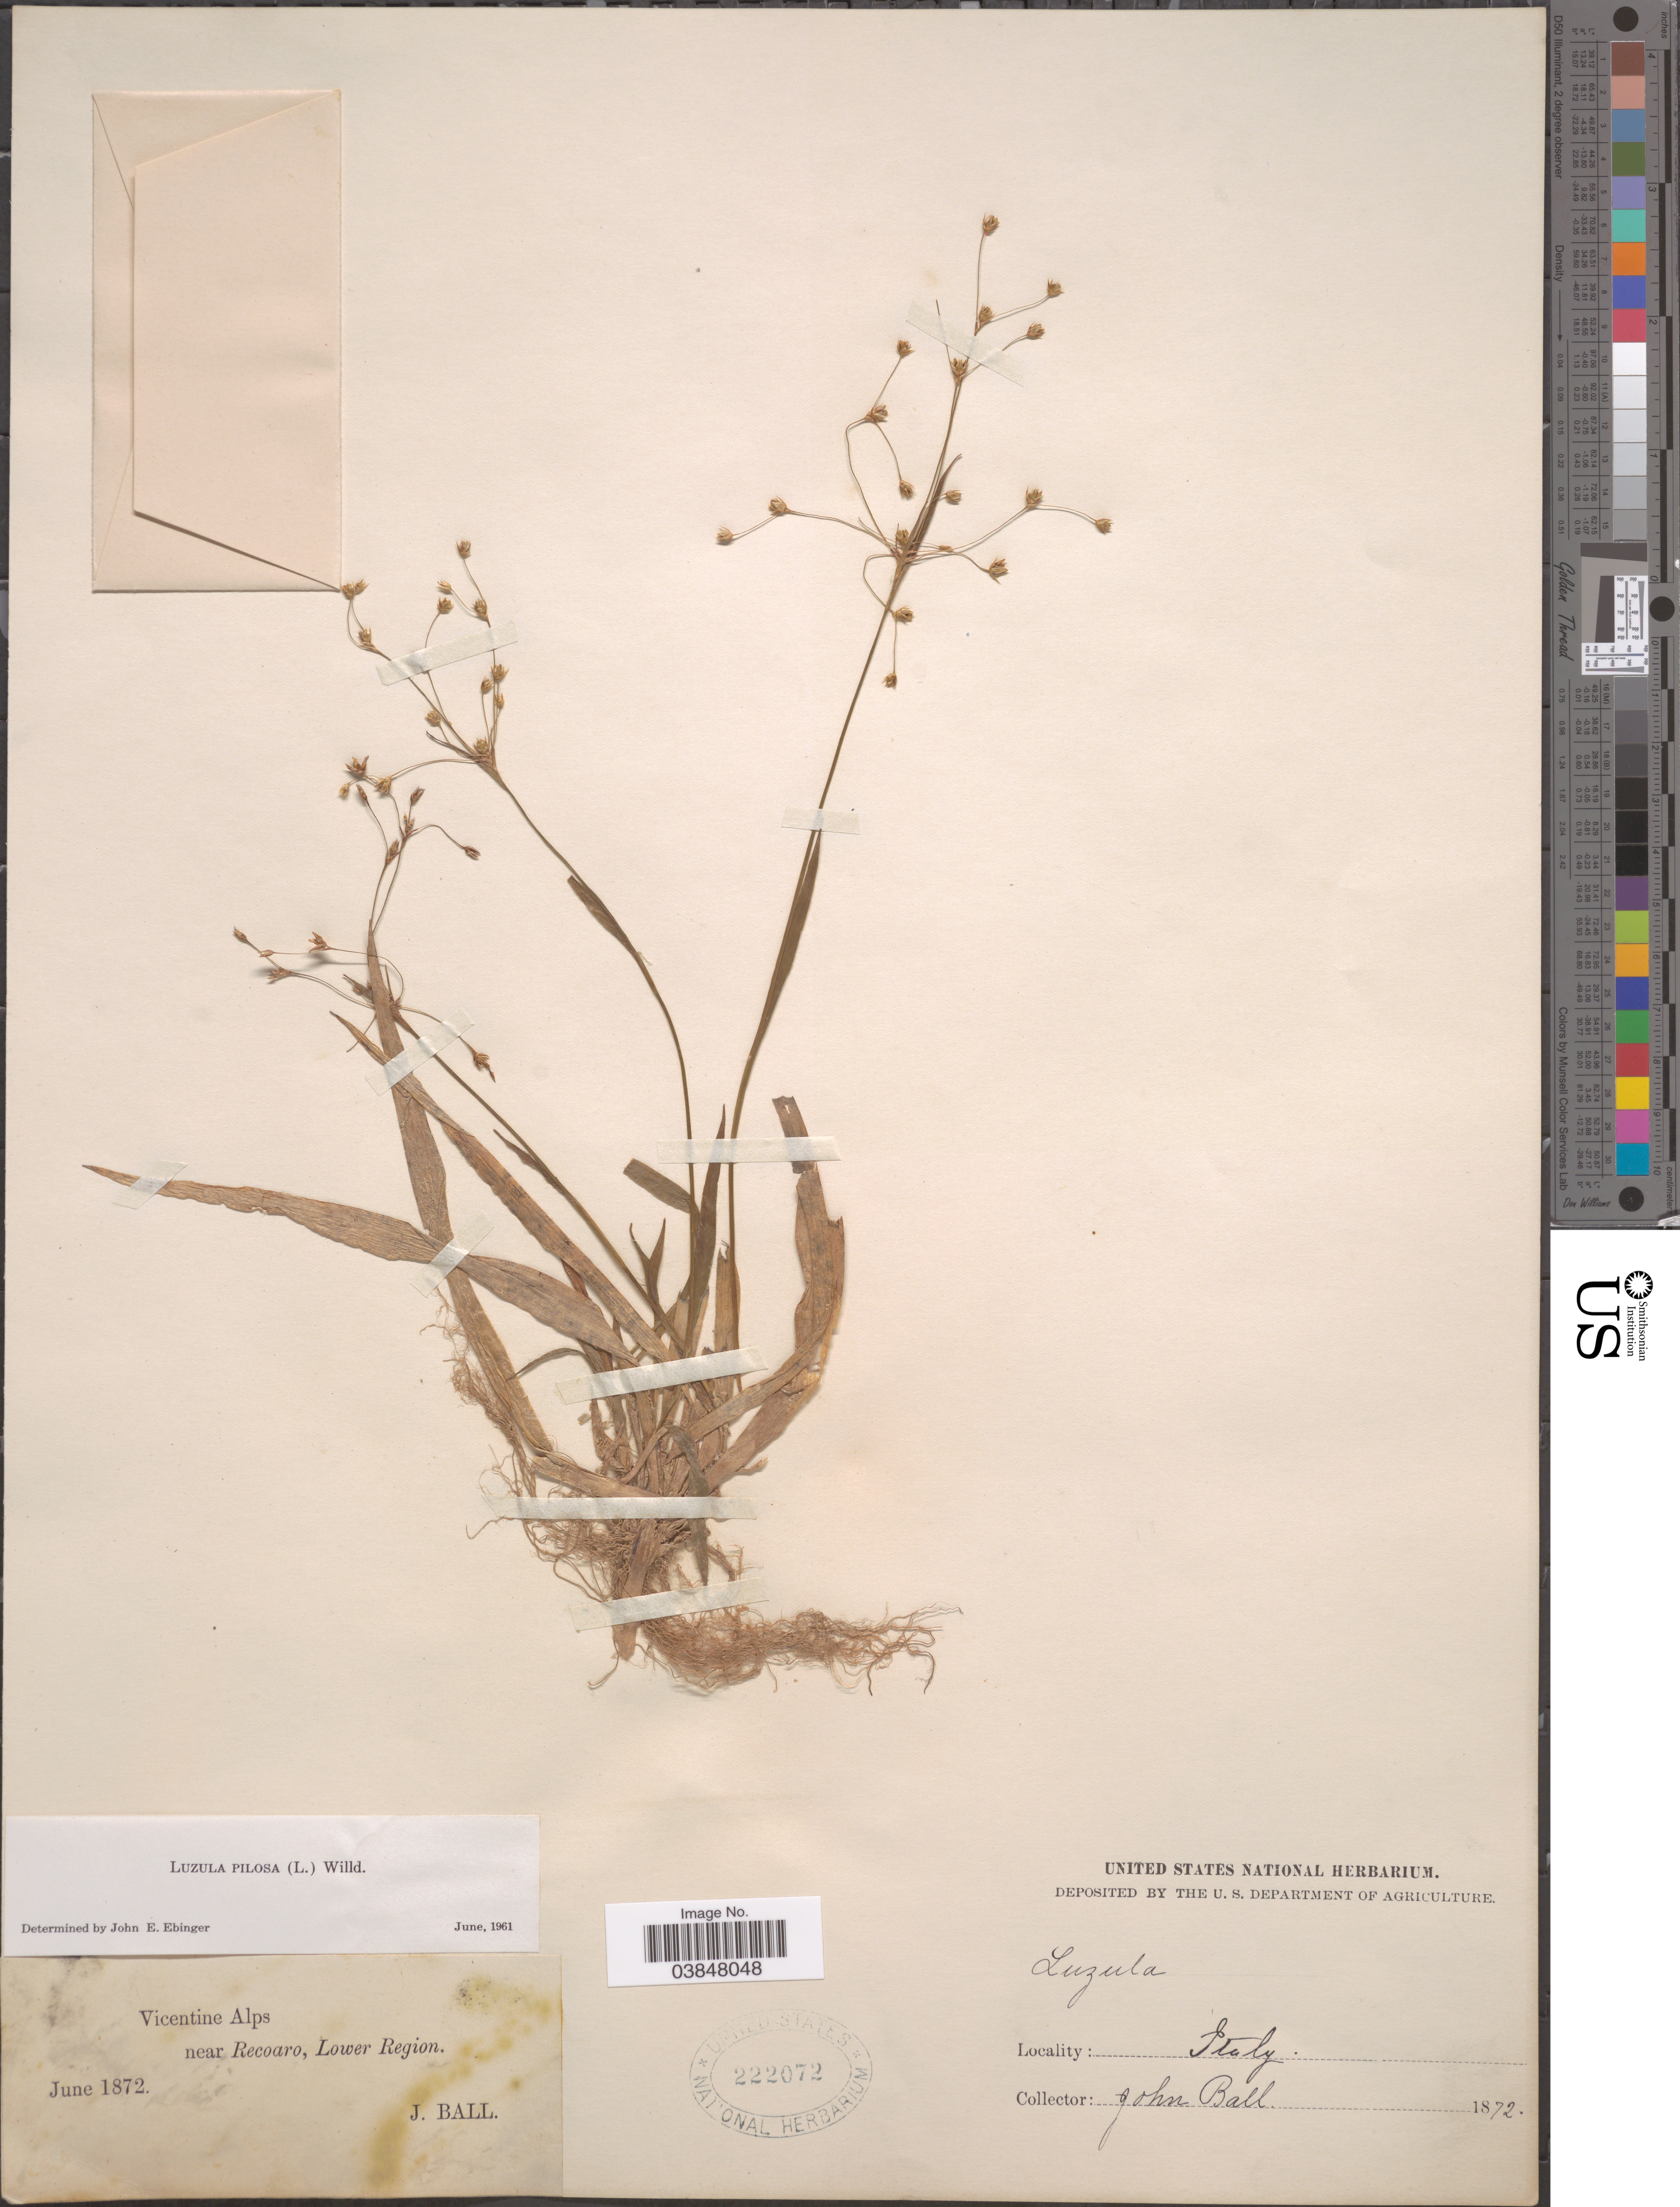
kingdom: Plantae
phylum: Tracheophyta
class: Liliopsida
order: Poales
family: Juncaceae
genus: Luzula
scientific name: Luzula pilosa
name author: (L.) Willd.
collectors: J. Ball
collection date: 1872-06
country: Italy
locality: Vicentine Alps near Recoaro, Lower Region.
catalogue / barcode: US 222072